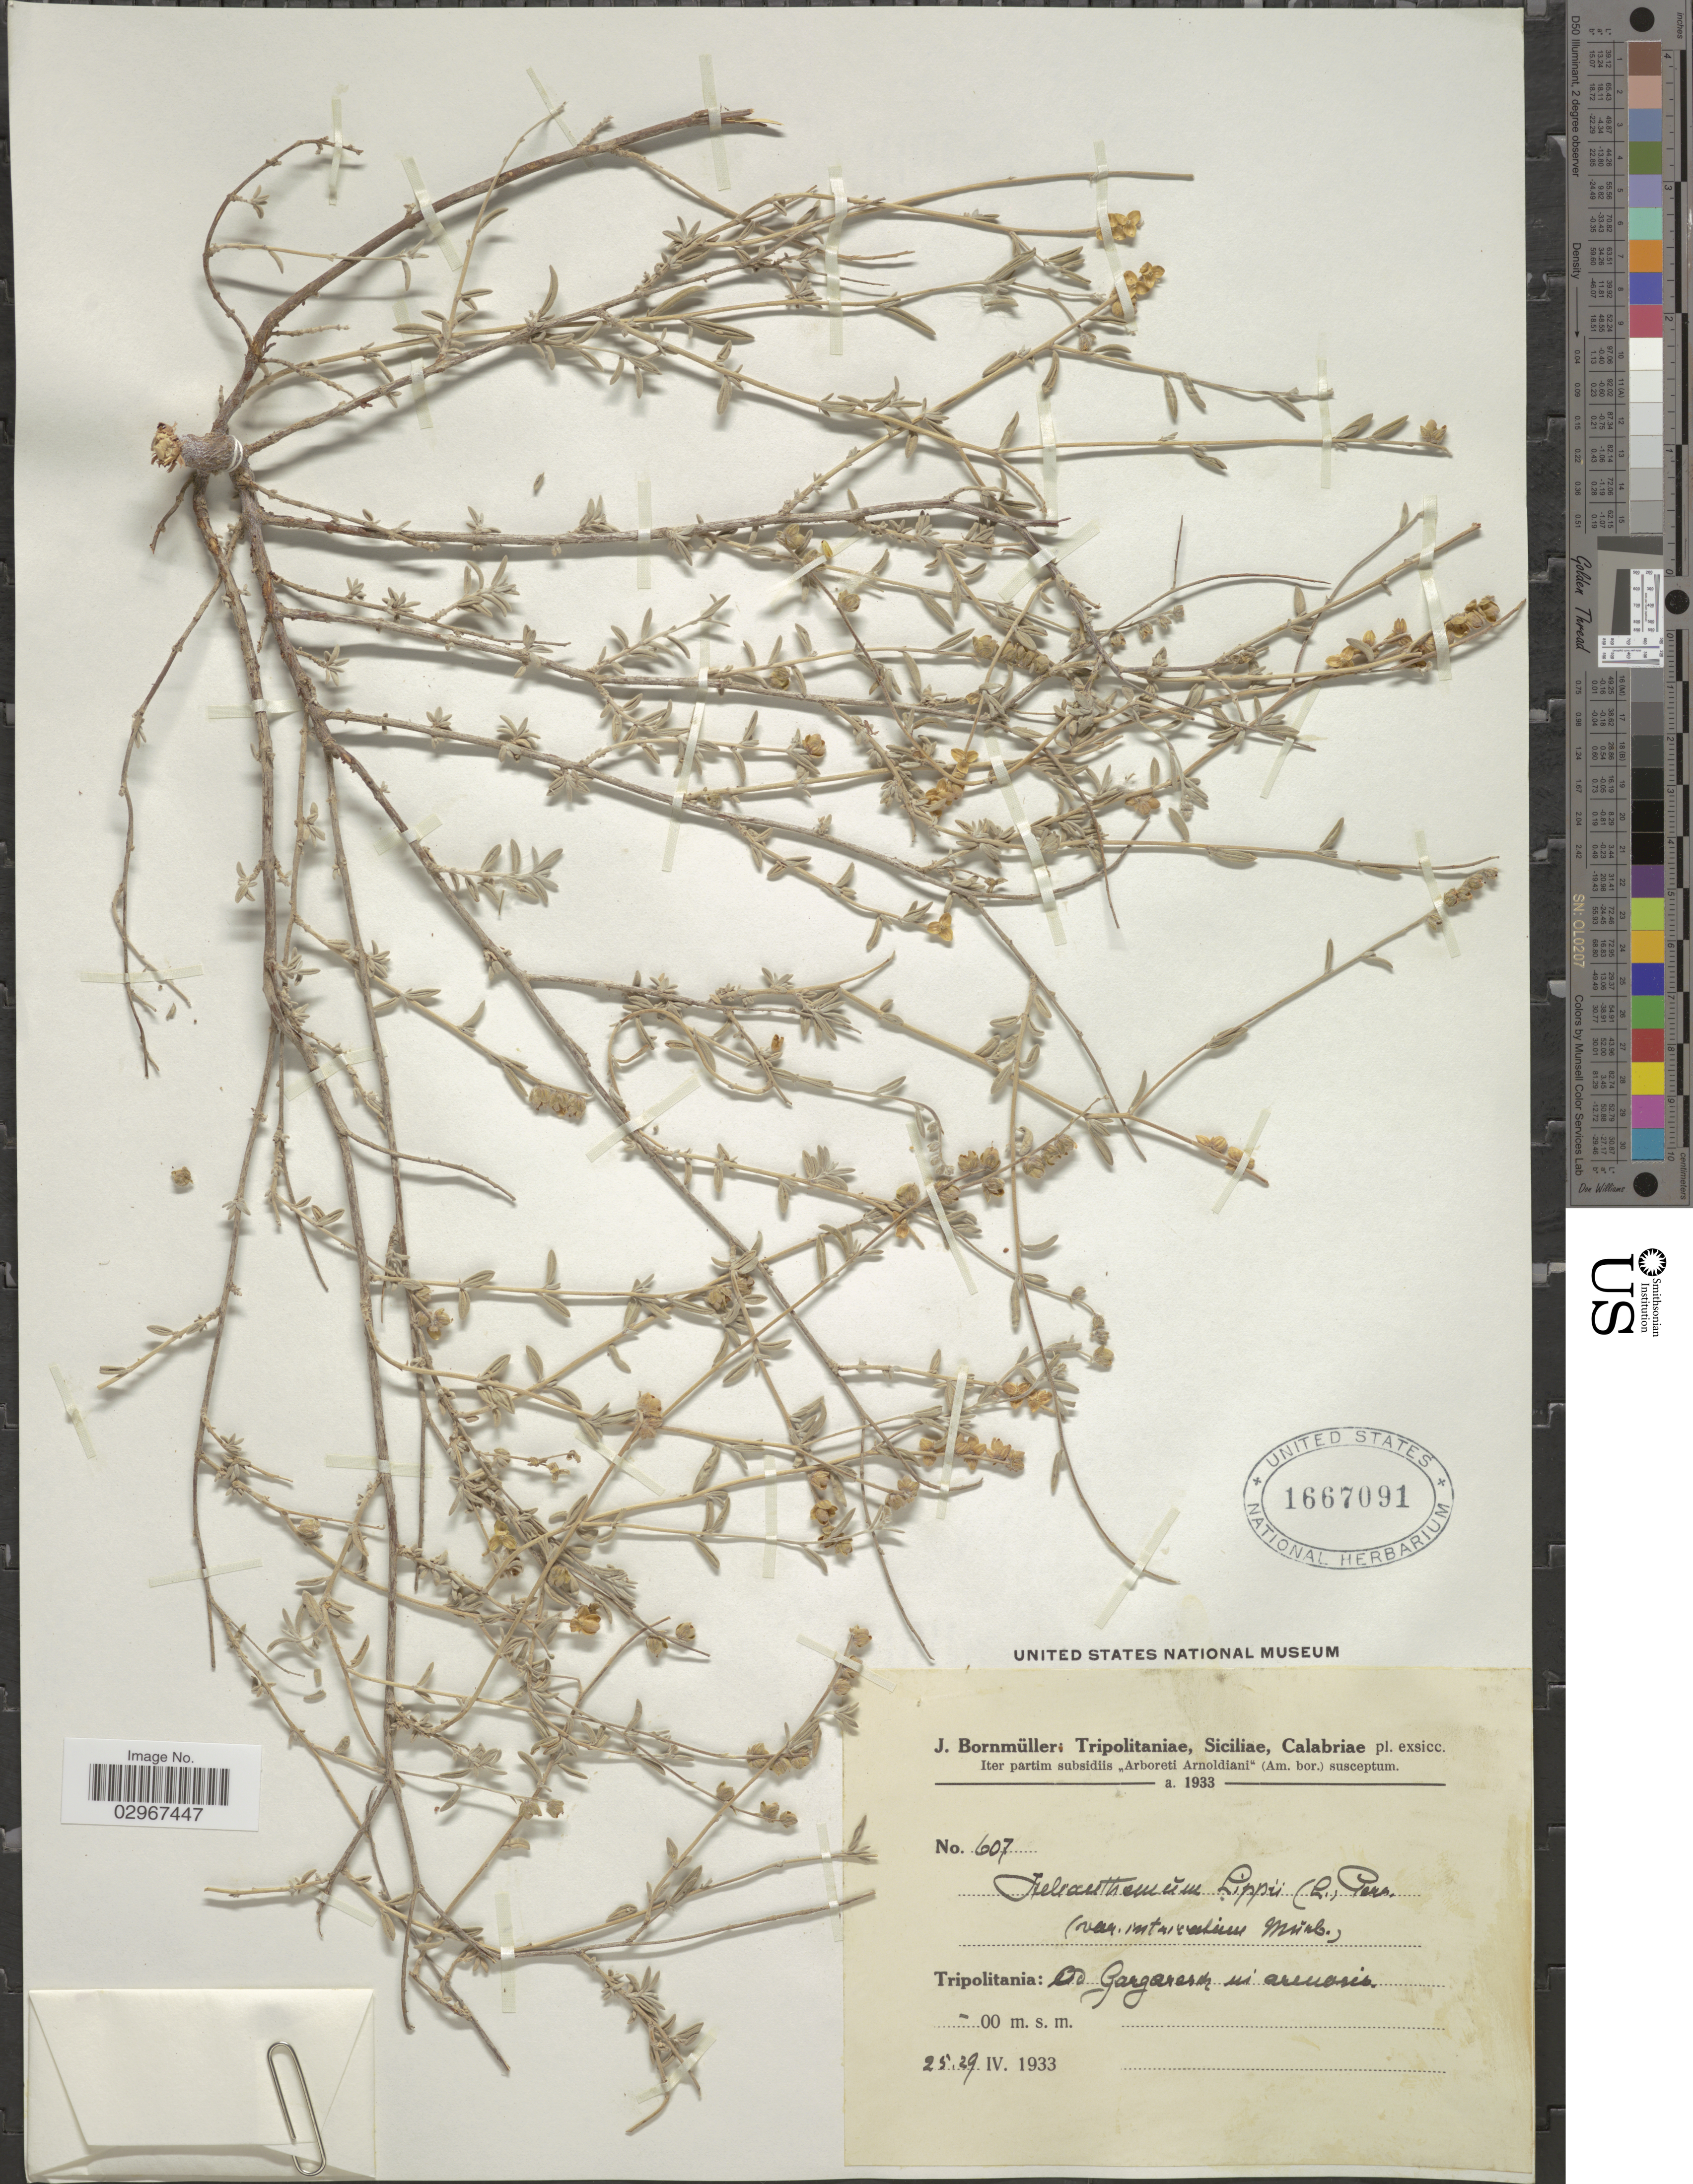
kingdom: Plantae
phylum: Tracheophyta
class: Magnoliopsida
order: Malvales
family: Cistaceae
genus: Helianthemum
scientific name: Helianthemum lippii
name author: (L.) Dum. Cours.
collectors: J. Bornmüller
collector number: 607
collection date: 1933-04-25/1933-04-29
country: Libya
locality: Tripolitania: Ad Gargaresh in arenosis.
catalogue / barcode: US 1667091